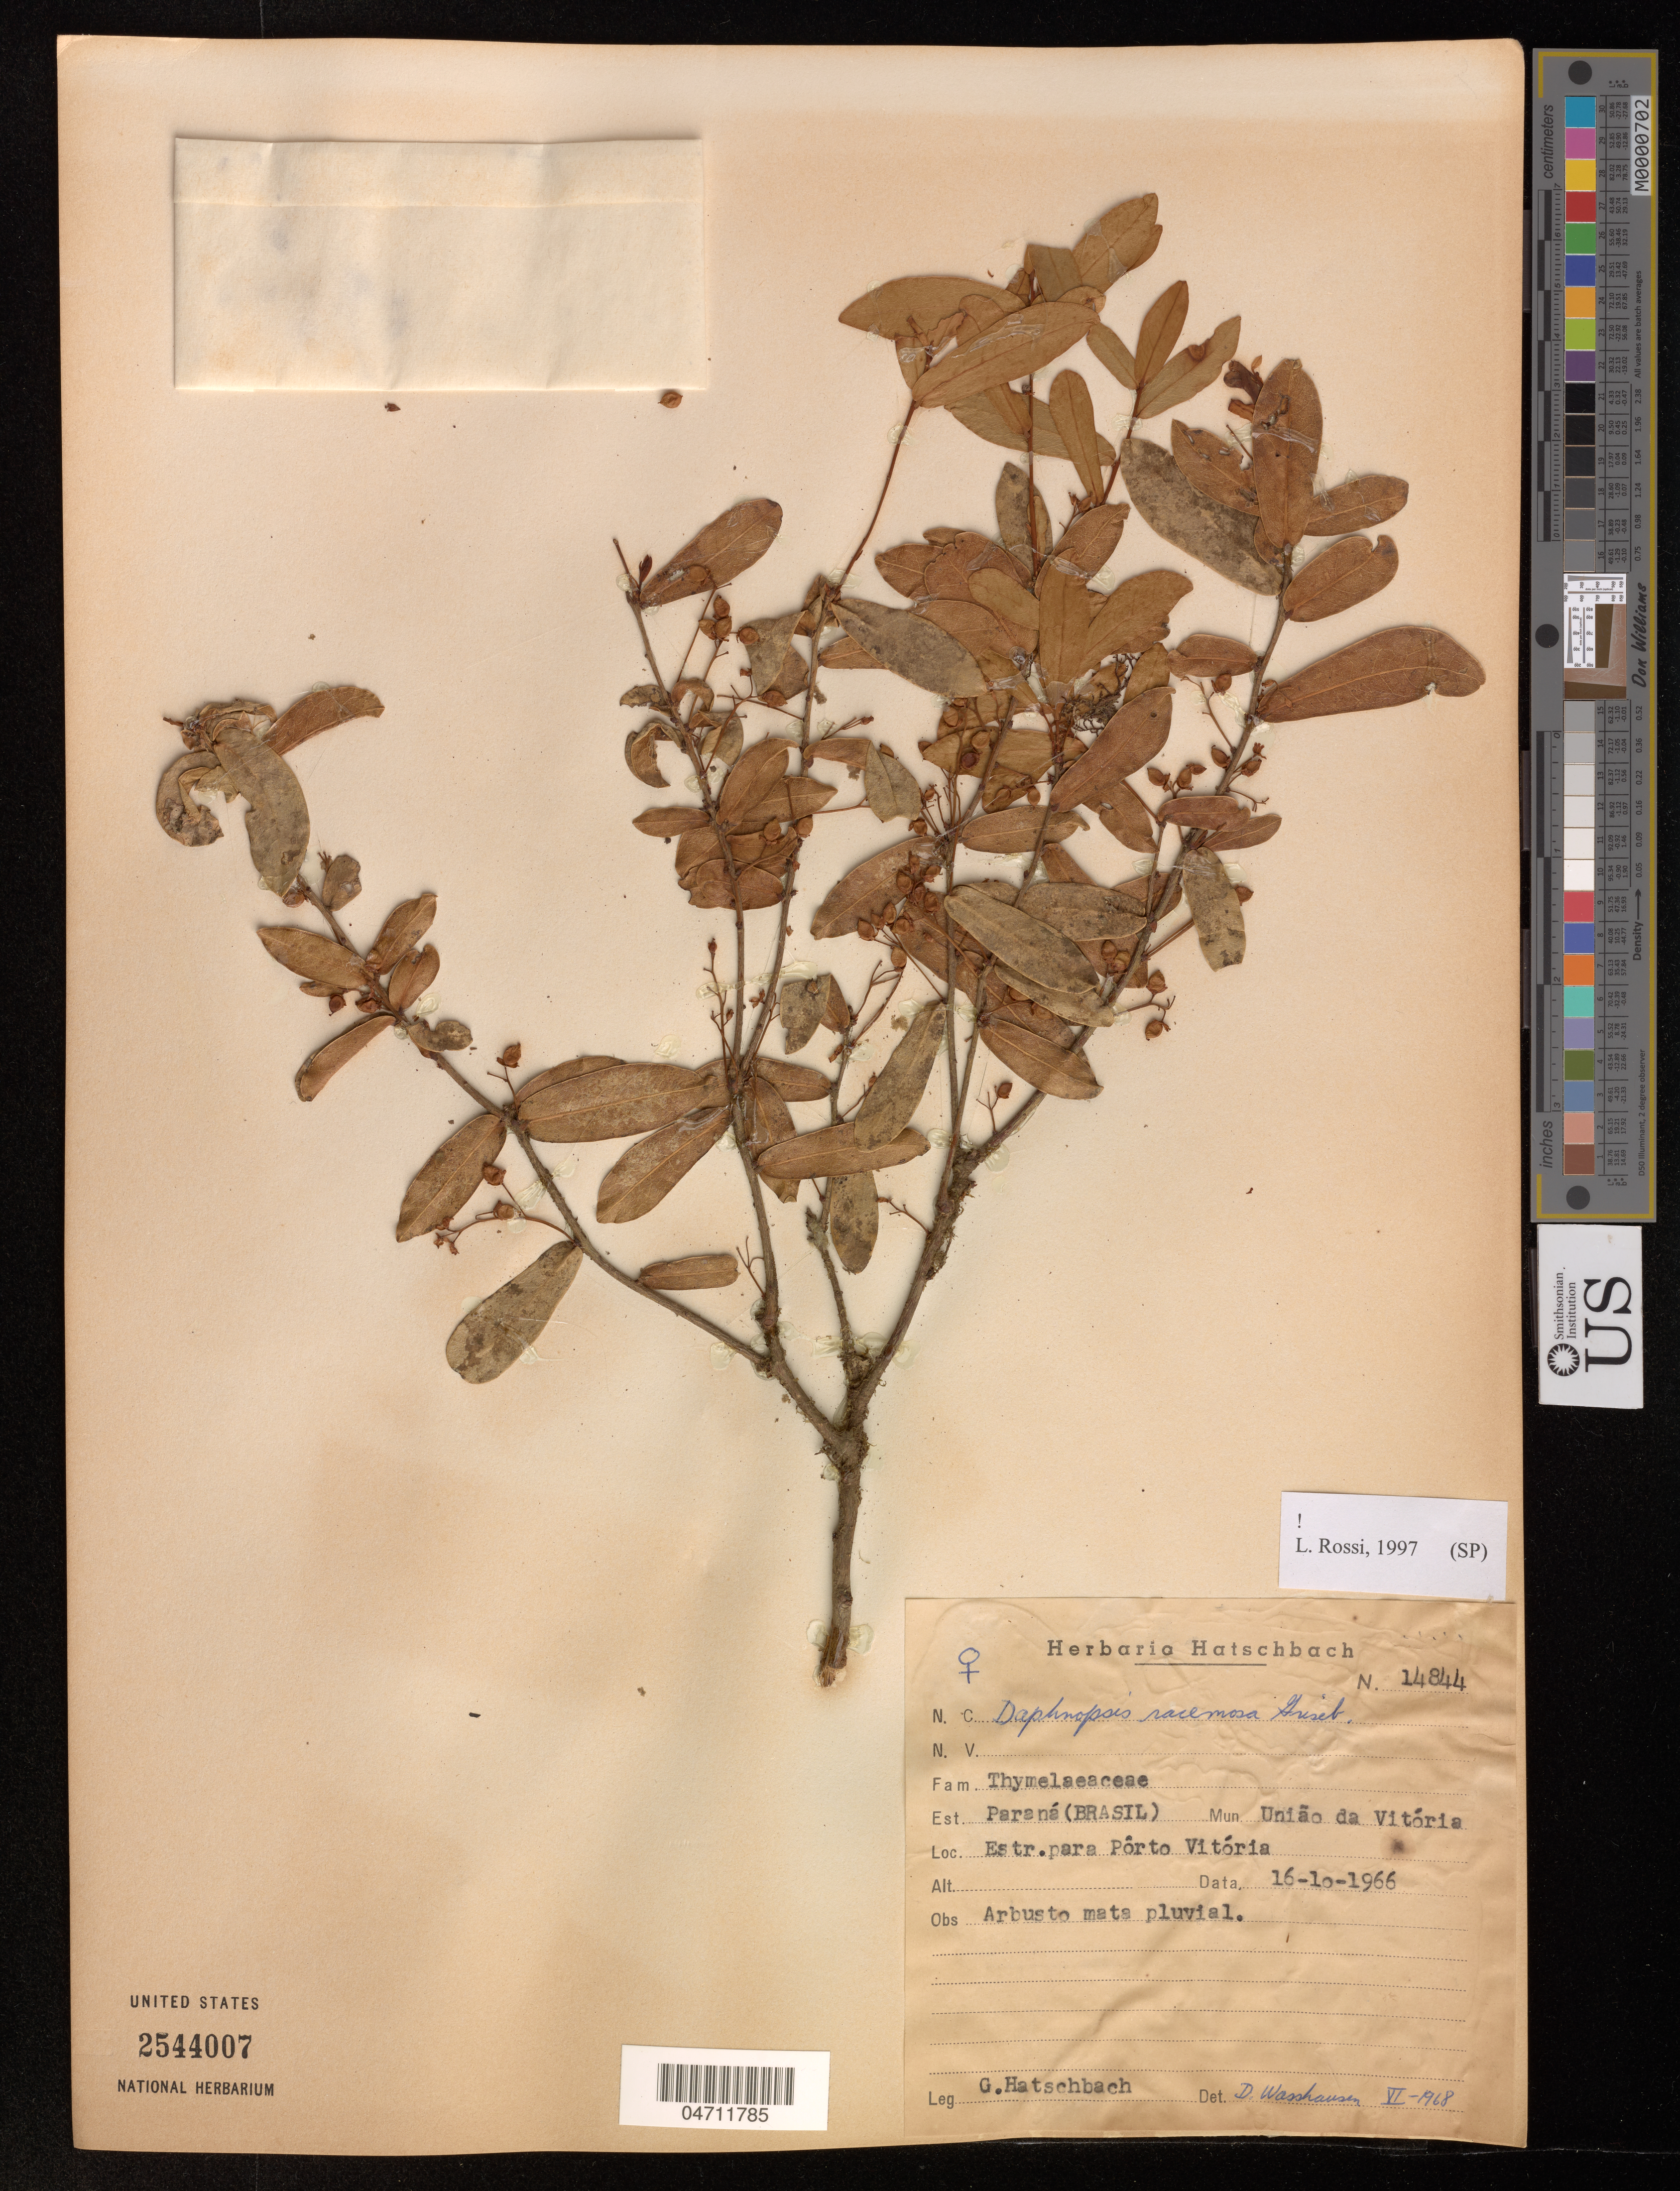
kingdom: Plantae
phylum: Tracheophyta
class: Magnoliopsida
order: Malvales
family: Thymelaeaceae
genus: Daphnopsis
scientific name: Daphnopsis racemosa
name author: Griseb.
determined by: Rossi, L.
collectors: G. Hatschbach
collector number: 14844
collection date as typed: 16 Oct 1966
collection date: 1966-10-16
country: Brazil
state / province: Paraná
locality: Porto Vitoria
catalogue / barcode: US 2544007